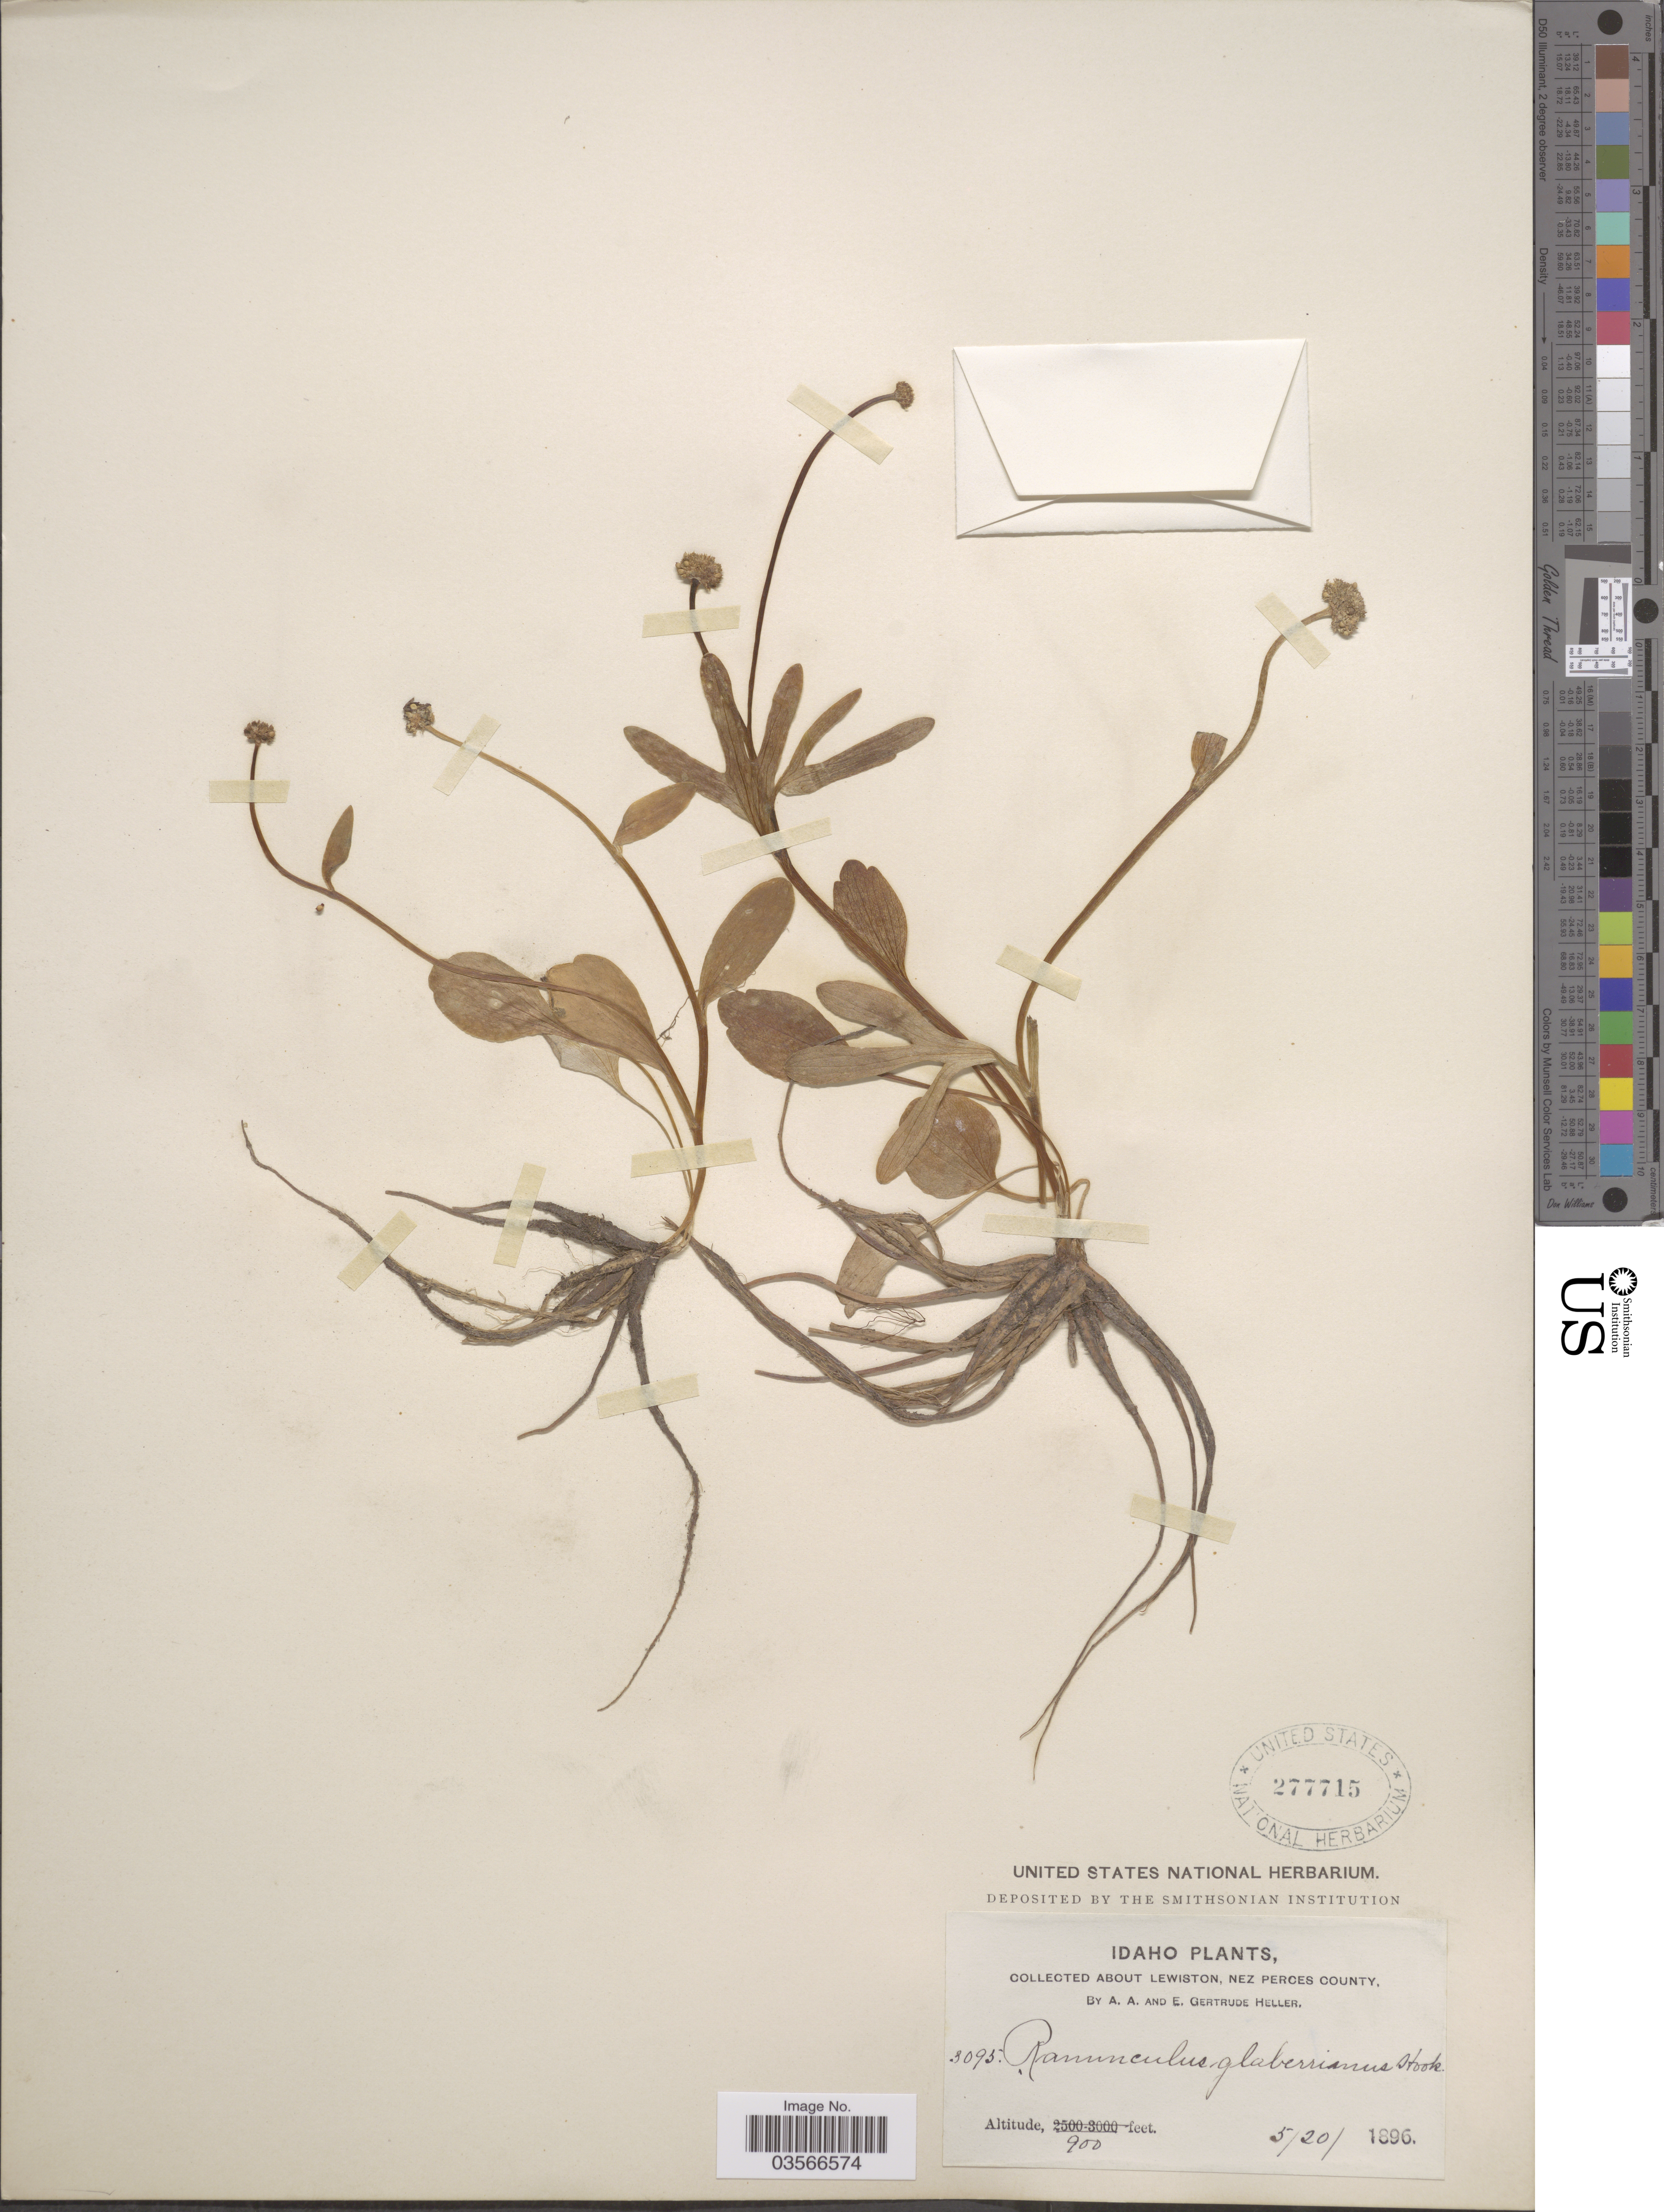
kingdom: Plantae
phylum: Tracheophyta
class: Magnoliopsida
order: Ranunculales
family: Ranunculaceae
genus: Ranunculus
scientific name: Ranunculus glaberrimus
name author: Hook.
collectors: A. A. Heller & E. Gertrude Heller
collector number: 3095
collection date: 1896-05-20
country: United States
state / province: Idaho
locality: About Lewiston, Nez Perces County.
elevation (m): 274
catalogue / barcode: US 277715